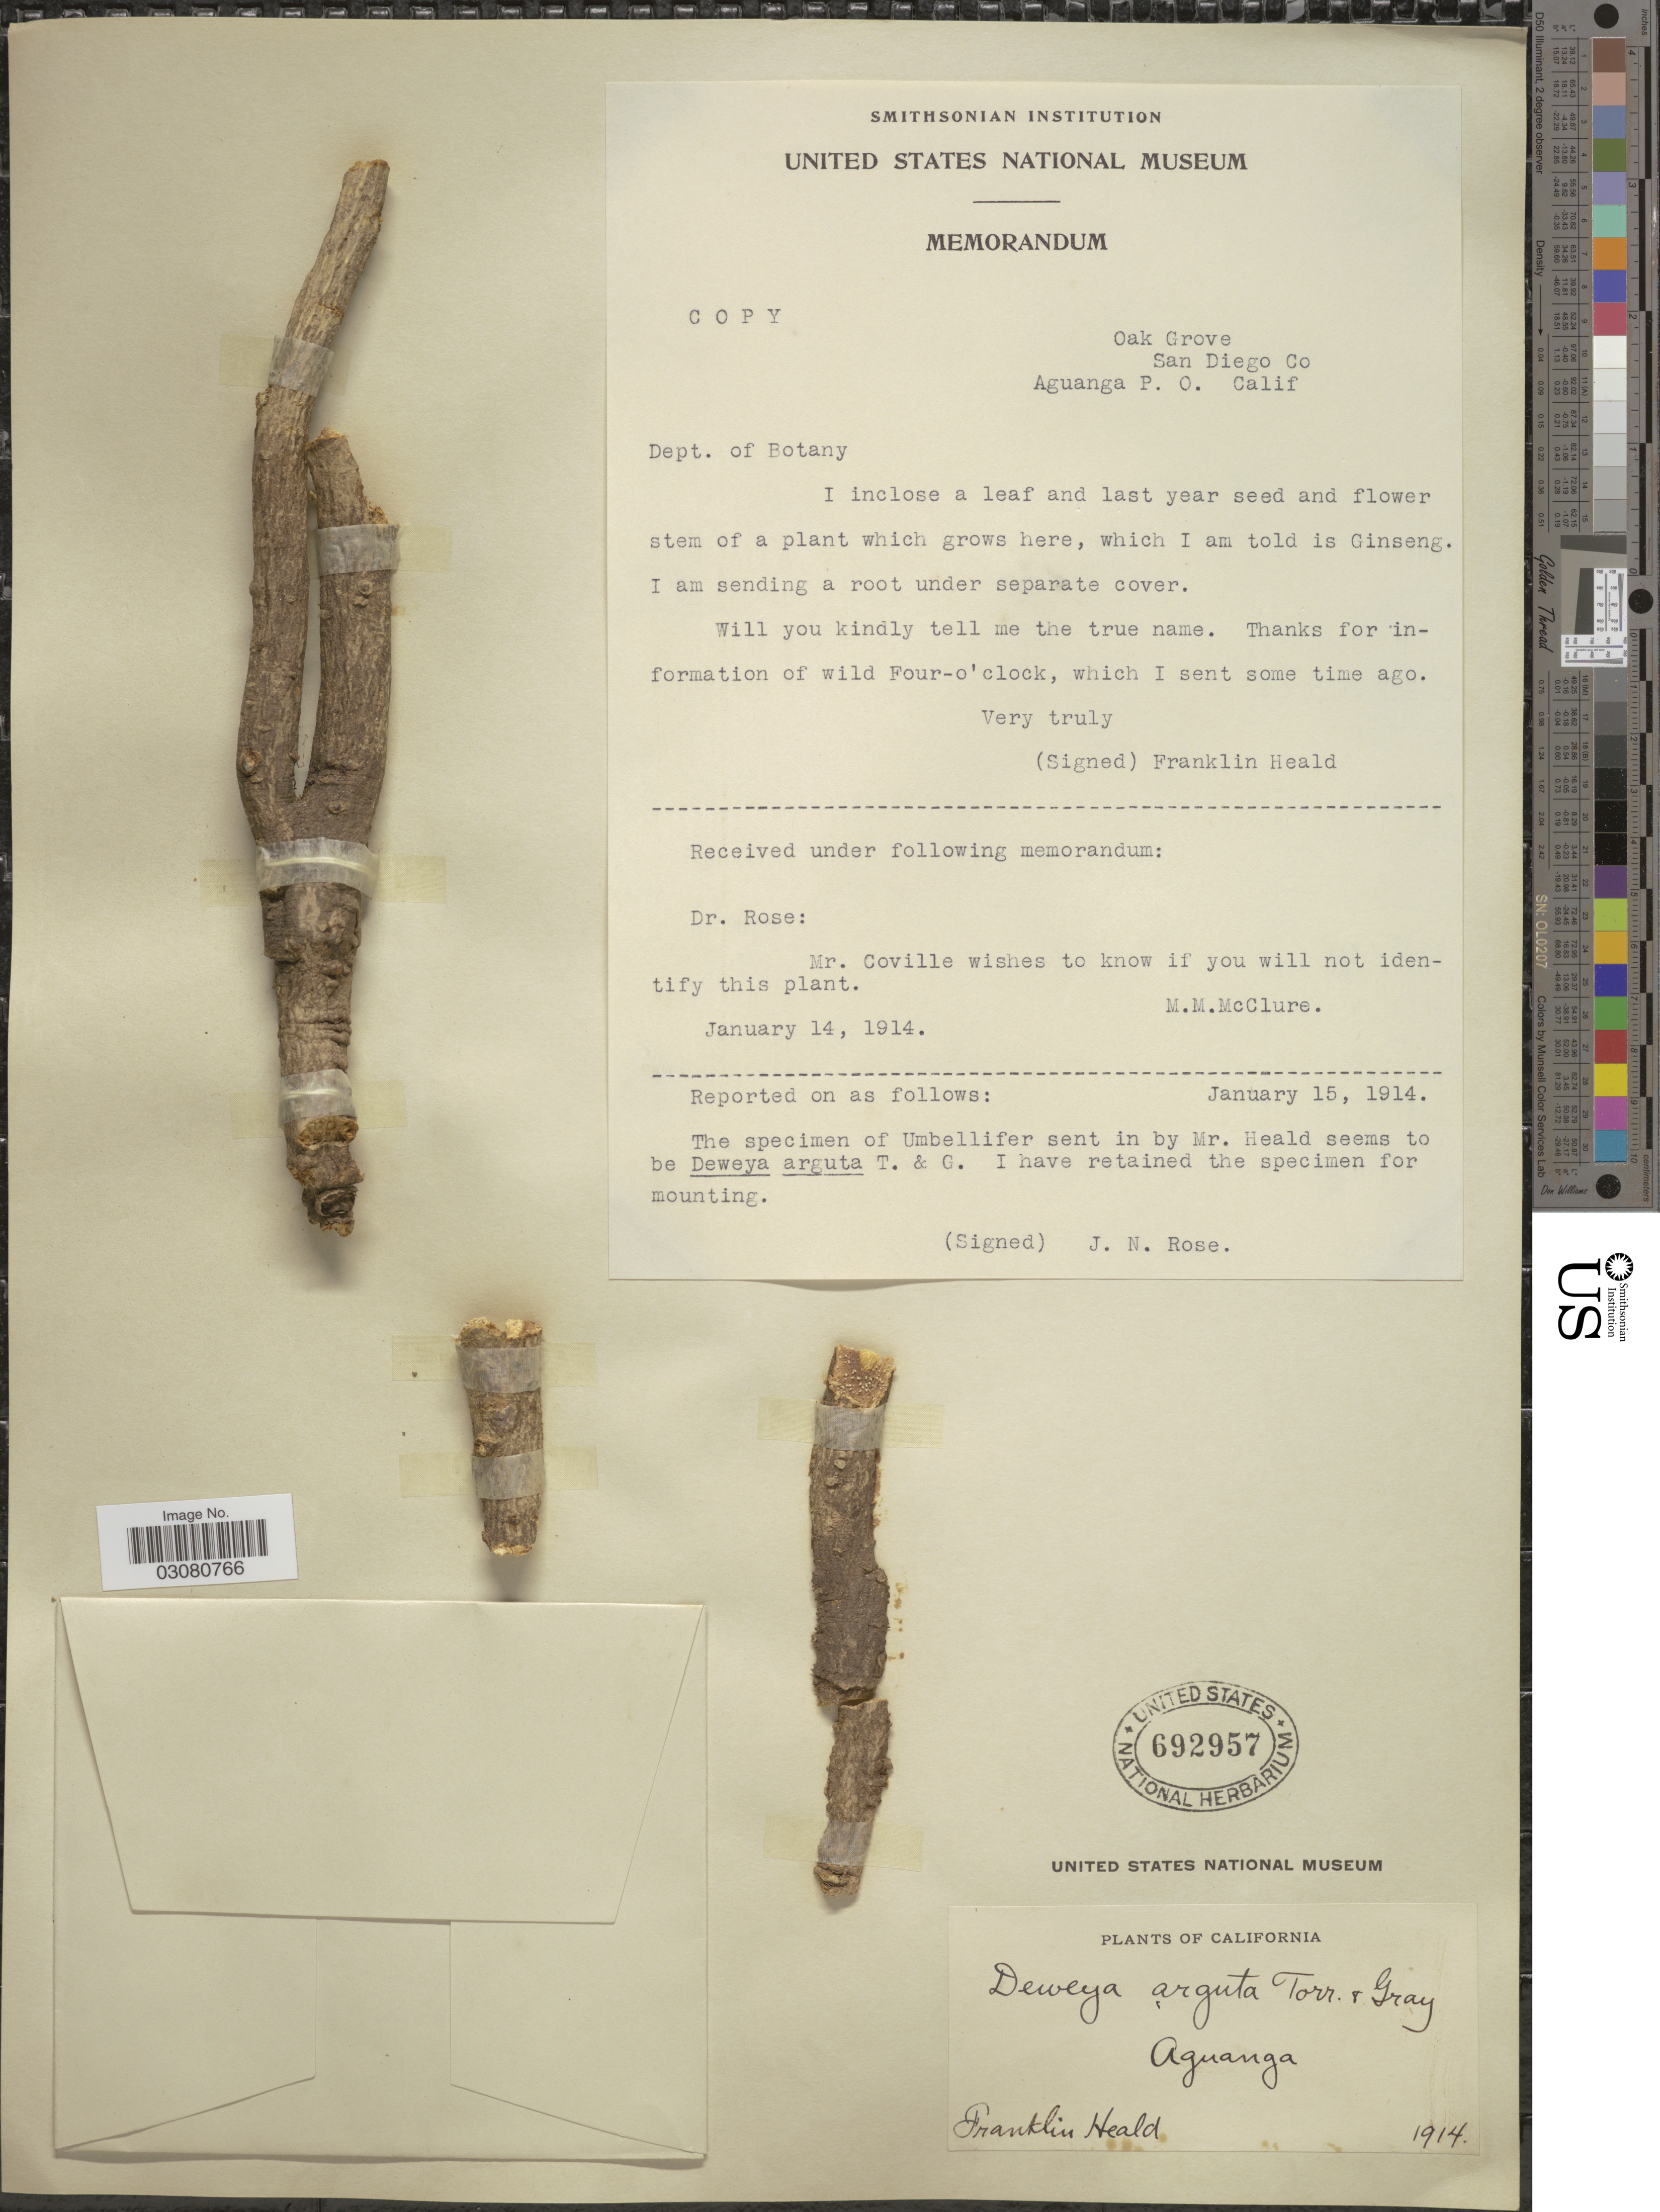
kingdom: Plantae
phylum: Tracheophyta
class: Magnoliopsida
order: Apiales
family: Apiaceae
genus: Tauschia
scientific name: Tauschia arguta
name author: (Torr.) J.F. Macbr.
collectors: F. Heald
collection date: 1914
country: United States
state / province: California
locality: Aguanga.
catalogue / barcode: US 692957